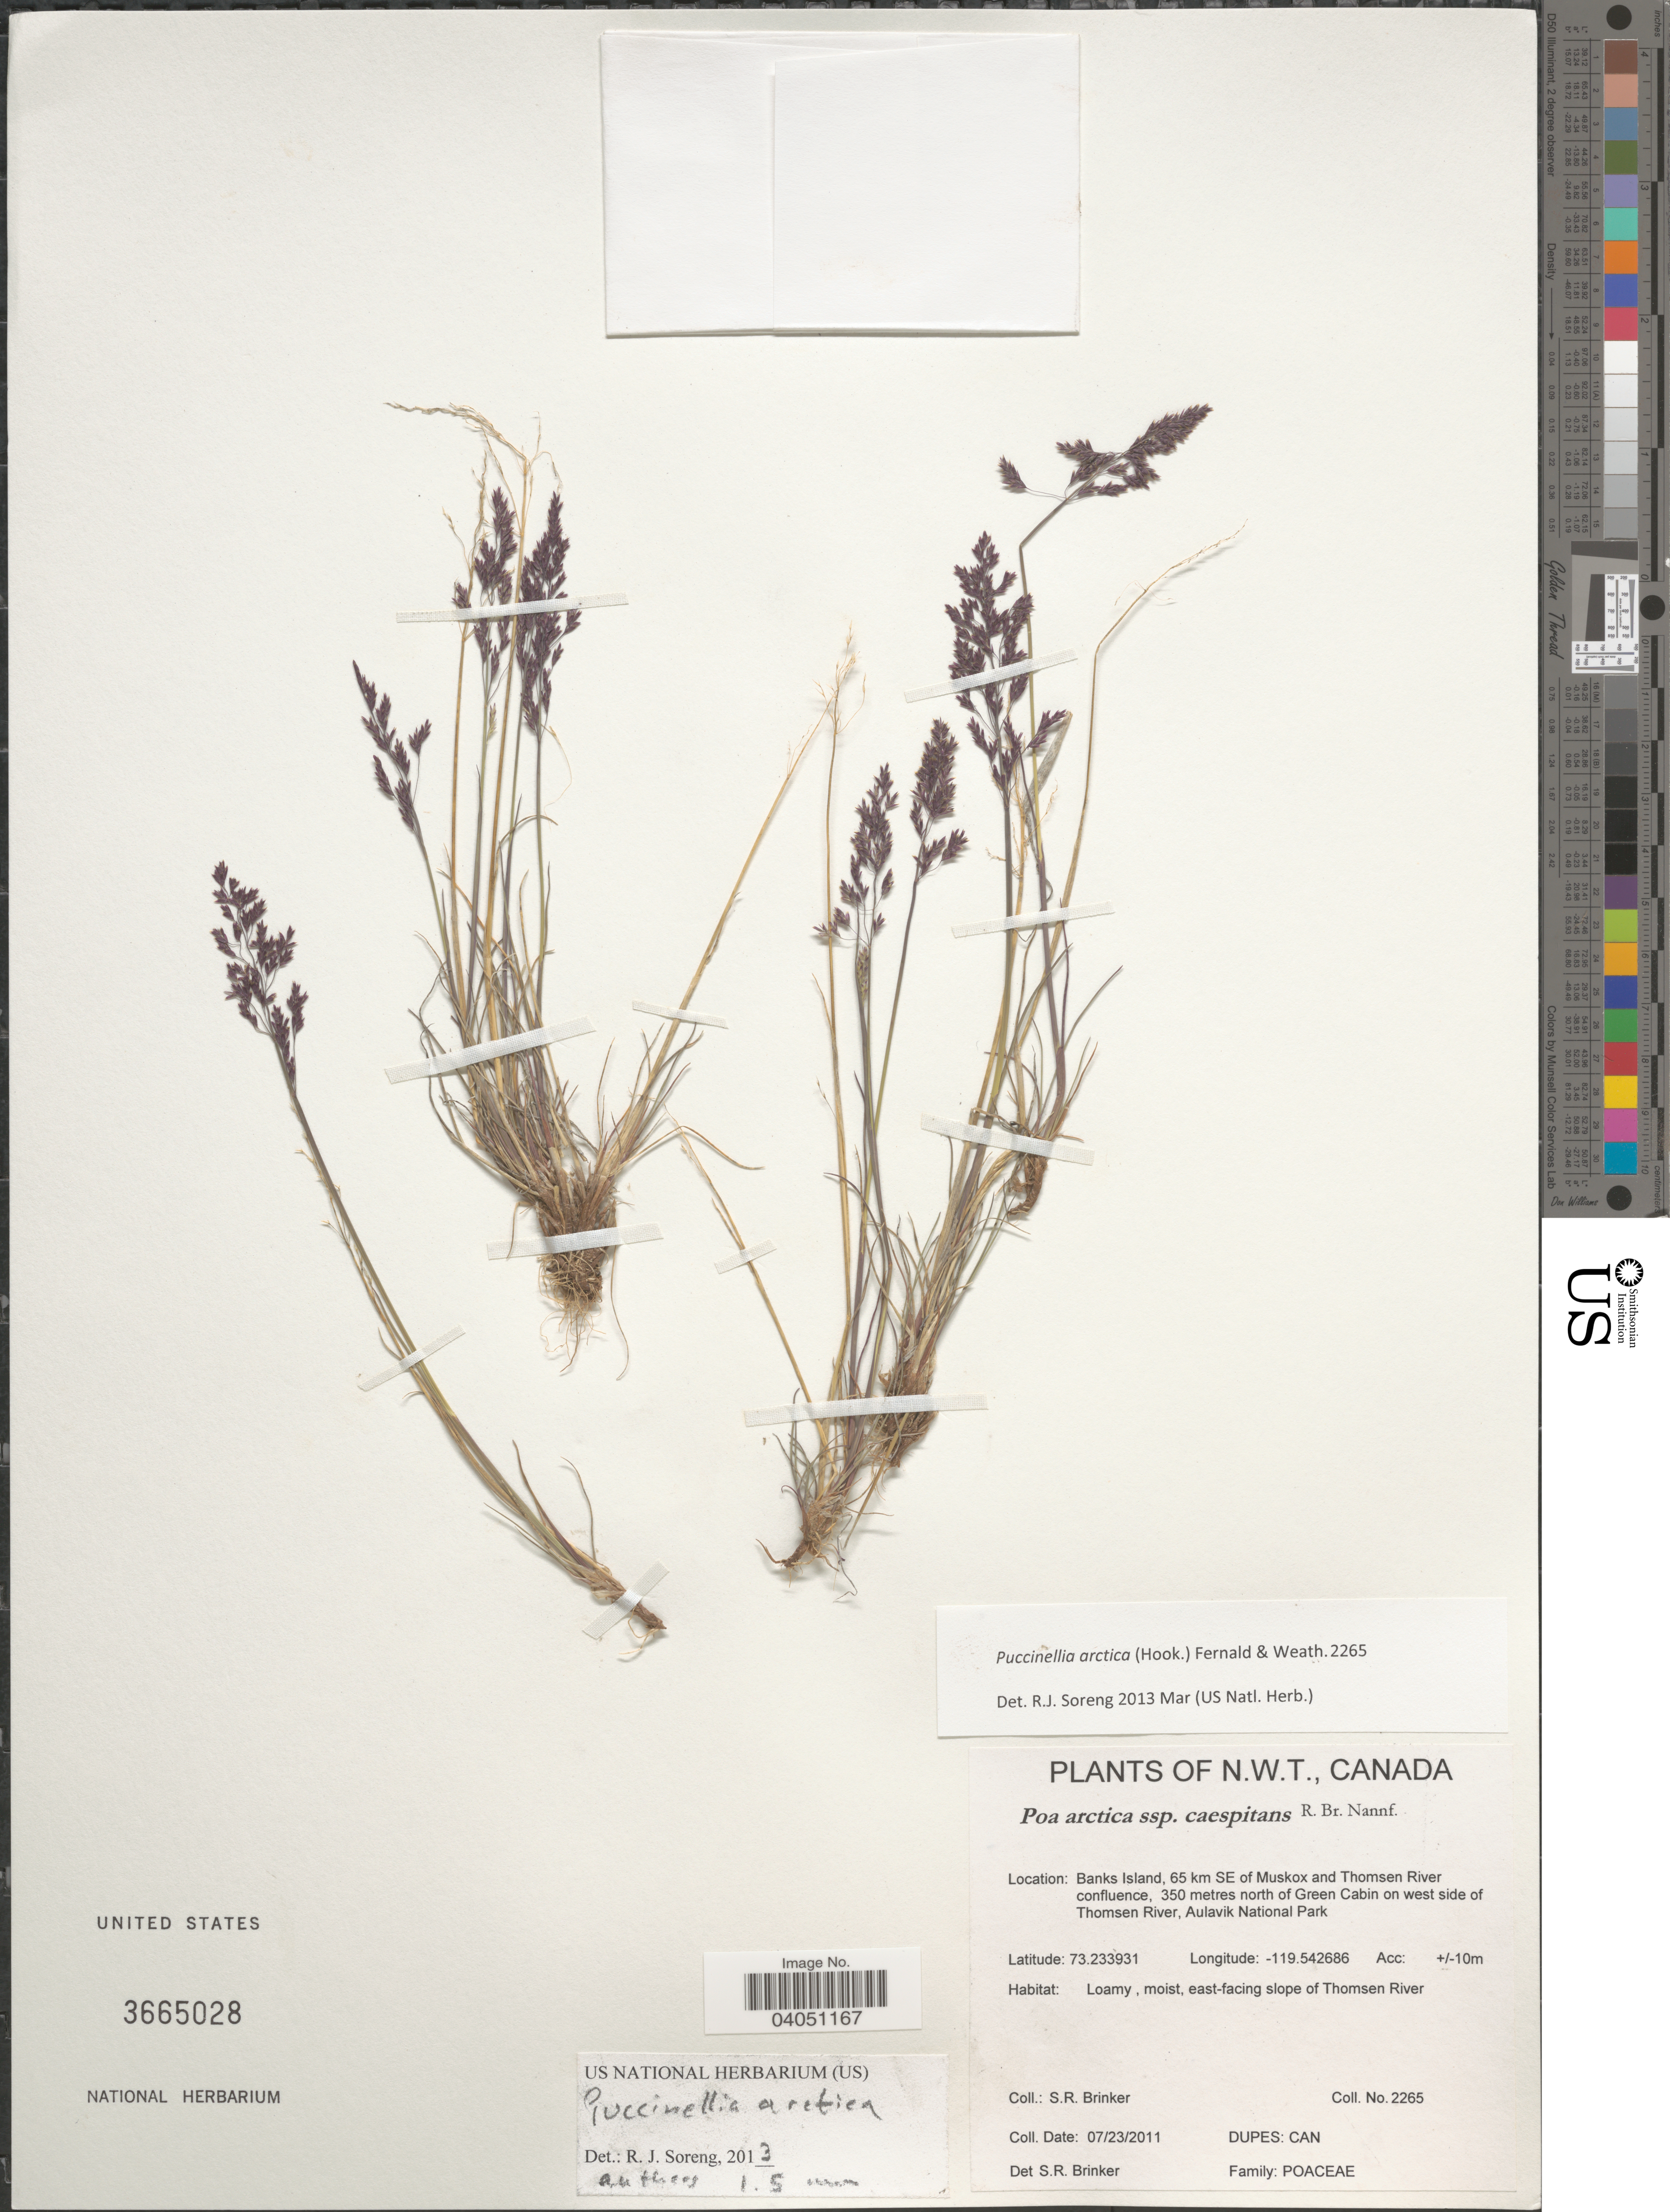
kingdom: Plantae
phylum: Tracheophyta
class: Liliopsida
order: Poales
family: Poaceae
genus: Puccinellia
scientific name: Puccinellia arctica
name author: (Hook.) & Weath.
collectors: S. Brinker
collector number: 2265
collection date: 2011-07-23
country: Canada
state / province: Northwest Territories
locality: Banks Island, 65 km SE of Muskox and Thomsen River confluence, 350 metres north of Green Cabin on west side of Thomson River, Aulavik National Park. East-facing slope of Thomsen River.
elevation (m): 10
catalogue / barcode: US 3665028